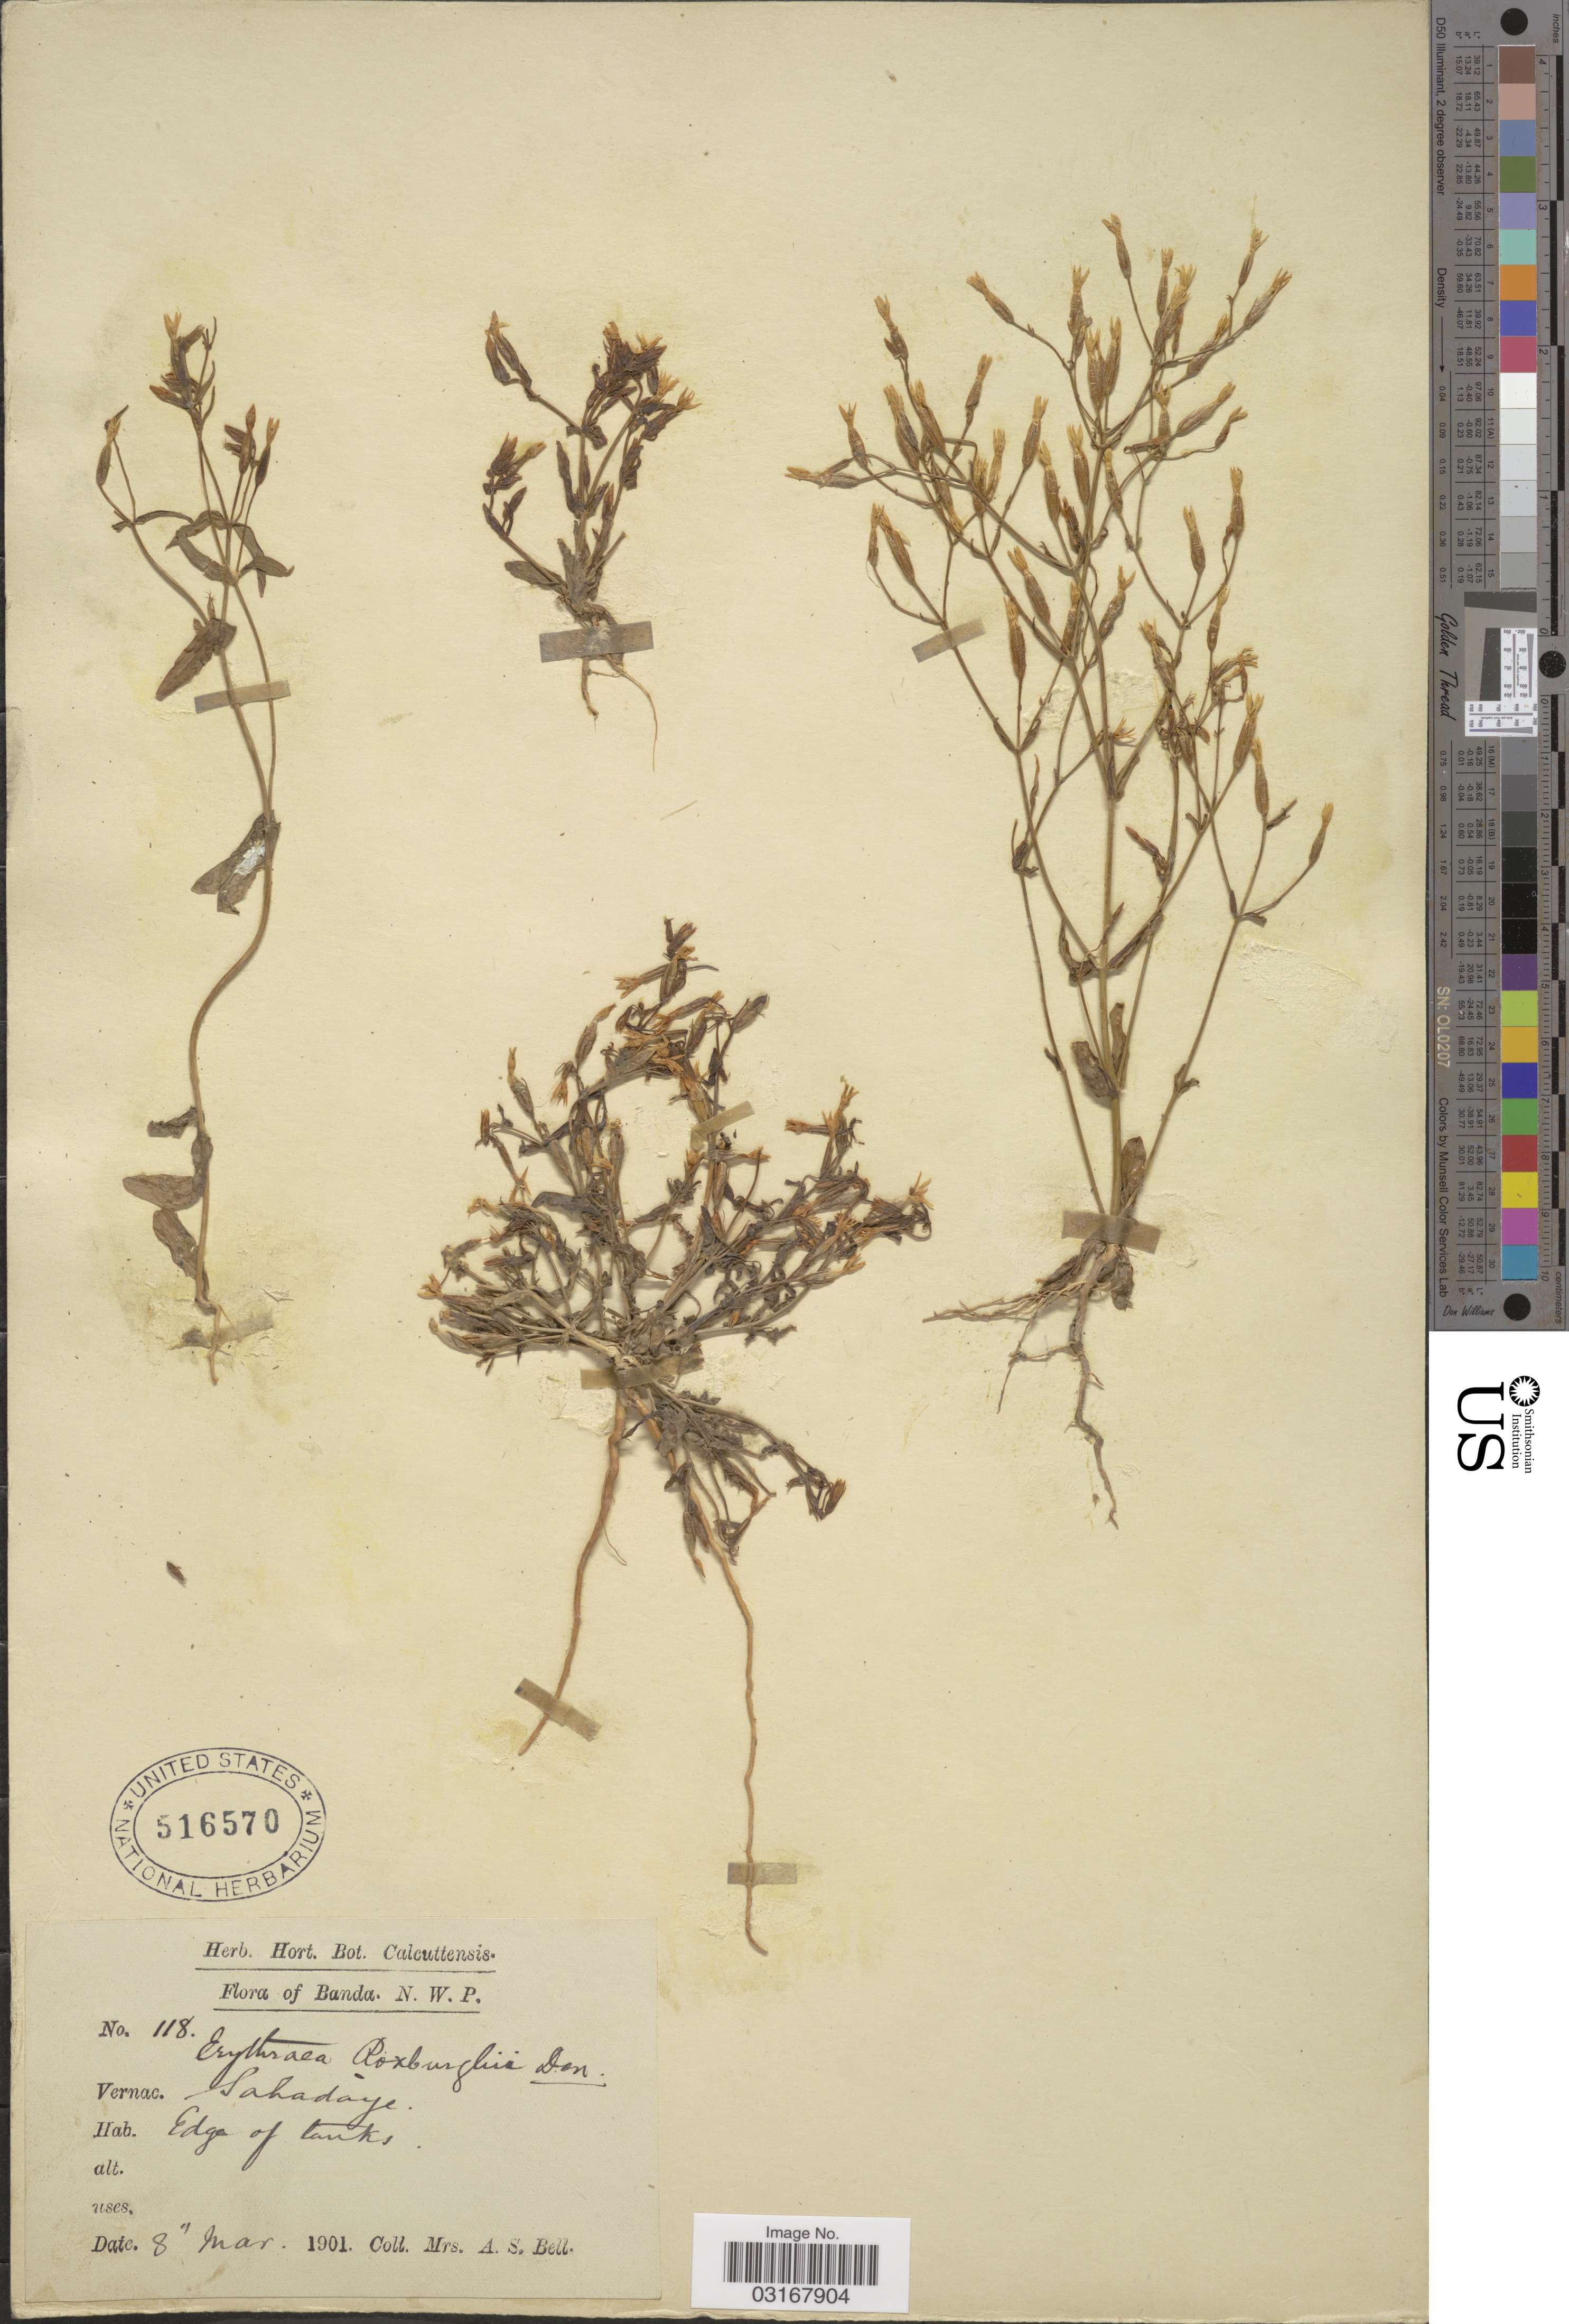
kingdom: Plantae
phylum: Tracheophyta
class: Magnoliopsida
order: Gentianales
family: Gentianaceae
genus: Centaurium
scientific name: Centaurium roxburghii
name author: Druce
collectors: A. Bell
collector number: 118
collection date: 1901-03-08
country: India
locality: Banda. N.W.P.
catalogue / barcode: US 516570